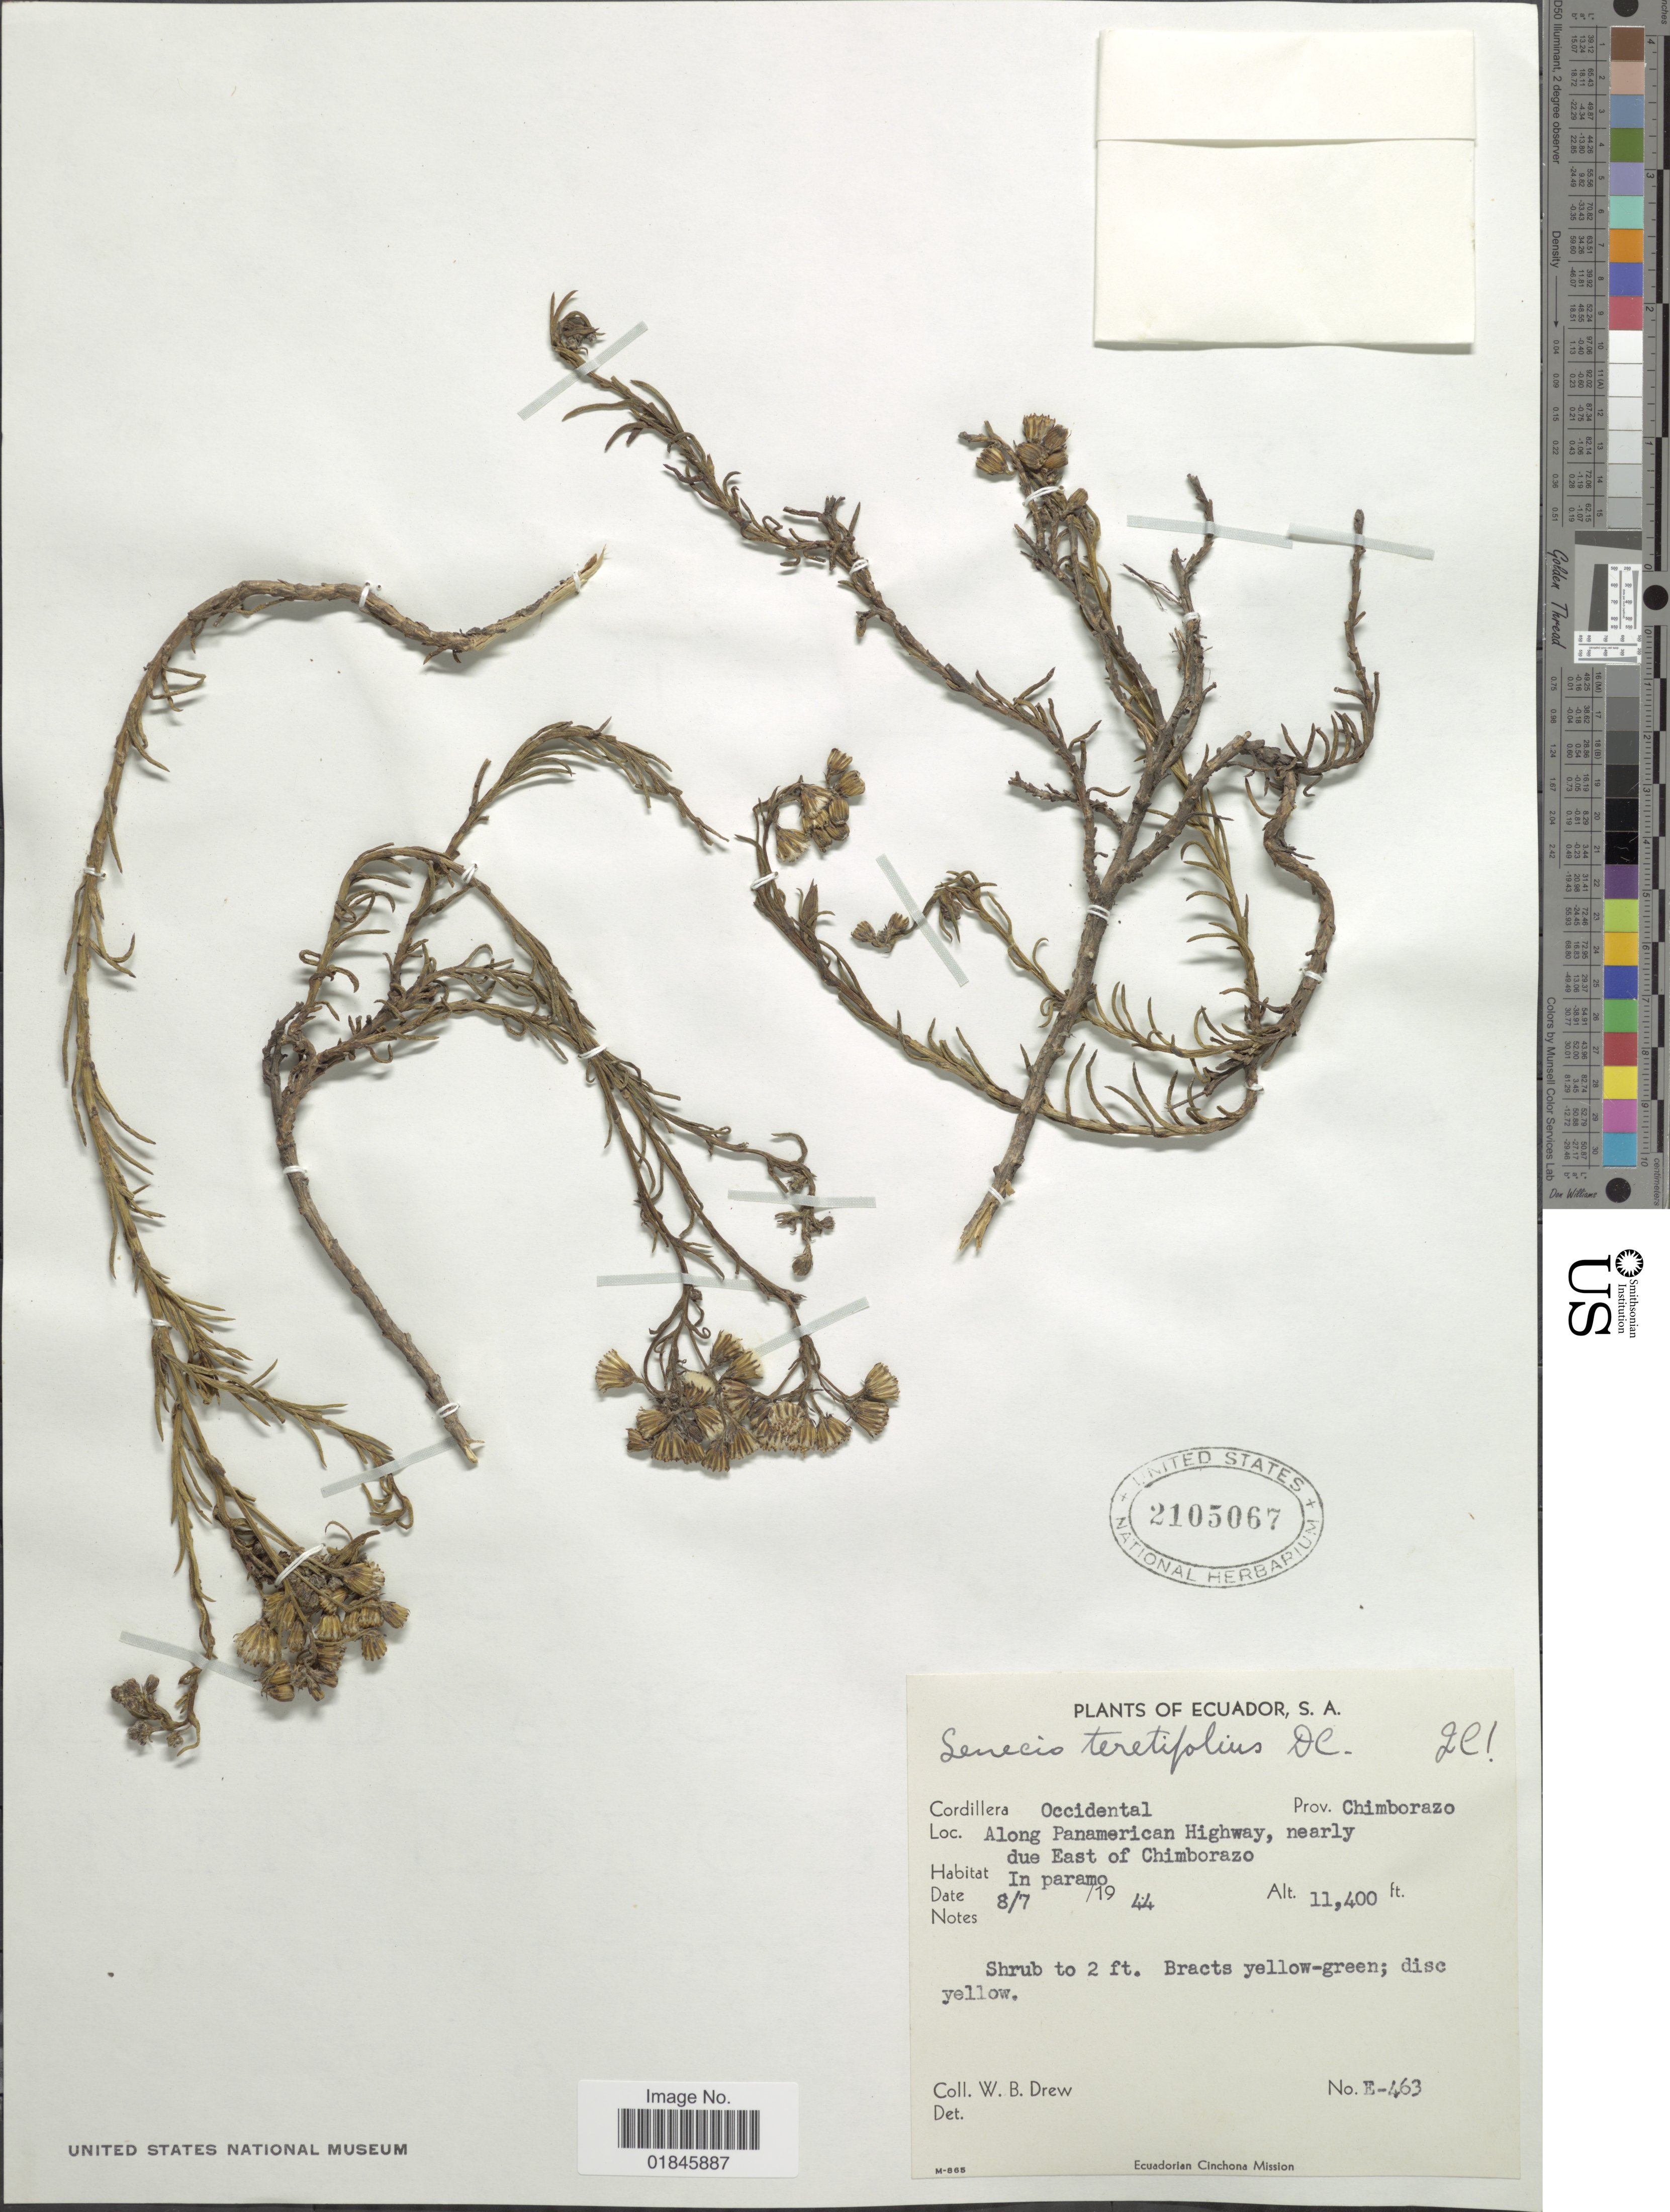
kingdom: Plantae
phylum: Tracheophyta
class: Magnoliopsida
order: Asterales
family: Asteraceae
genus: Pentacalia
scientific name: Pentacalia teretifolia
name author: (Kunth) Cuatrec.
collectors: W. B. Drew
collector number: E-463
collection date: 1944-07-08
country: Ecuador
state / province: Chimborazo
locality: Cordillera Occidental. Prov. Chimborazo. Along Panamerican Highway, nearly due East of Chimborazo.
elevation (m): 3475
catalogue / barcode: US 2105067